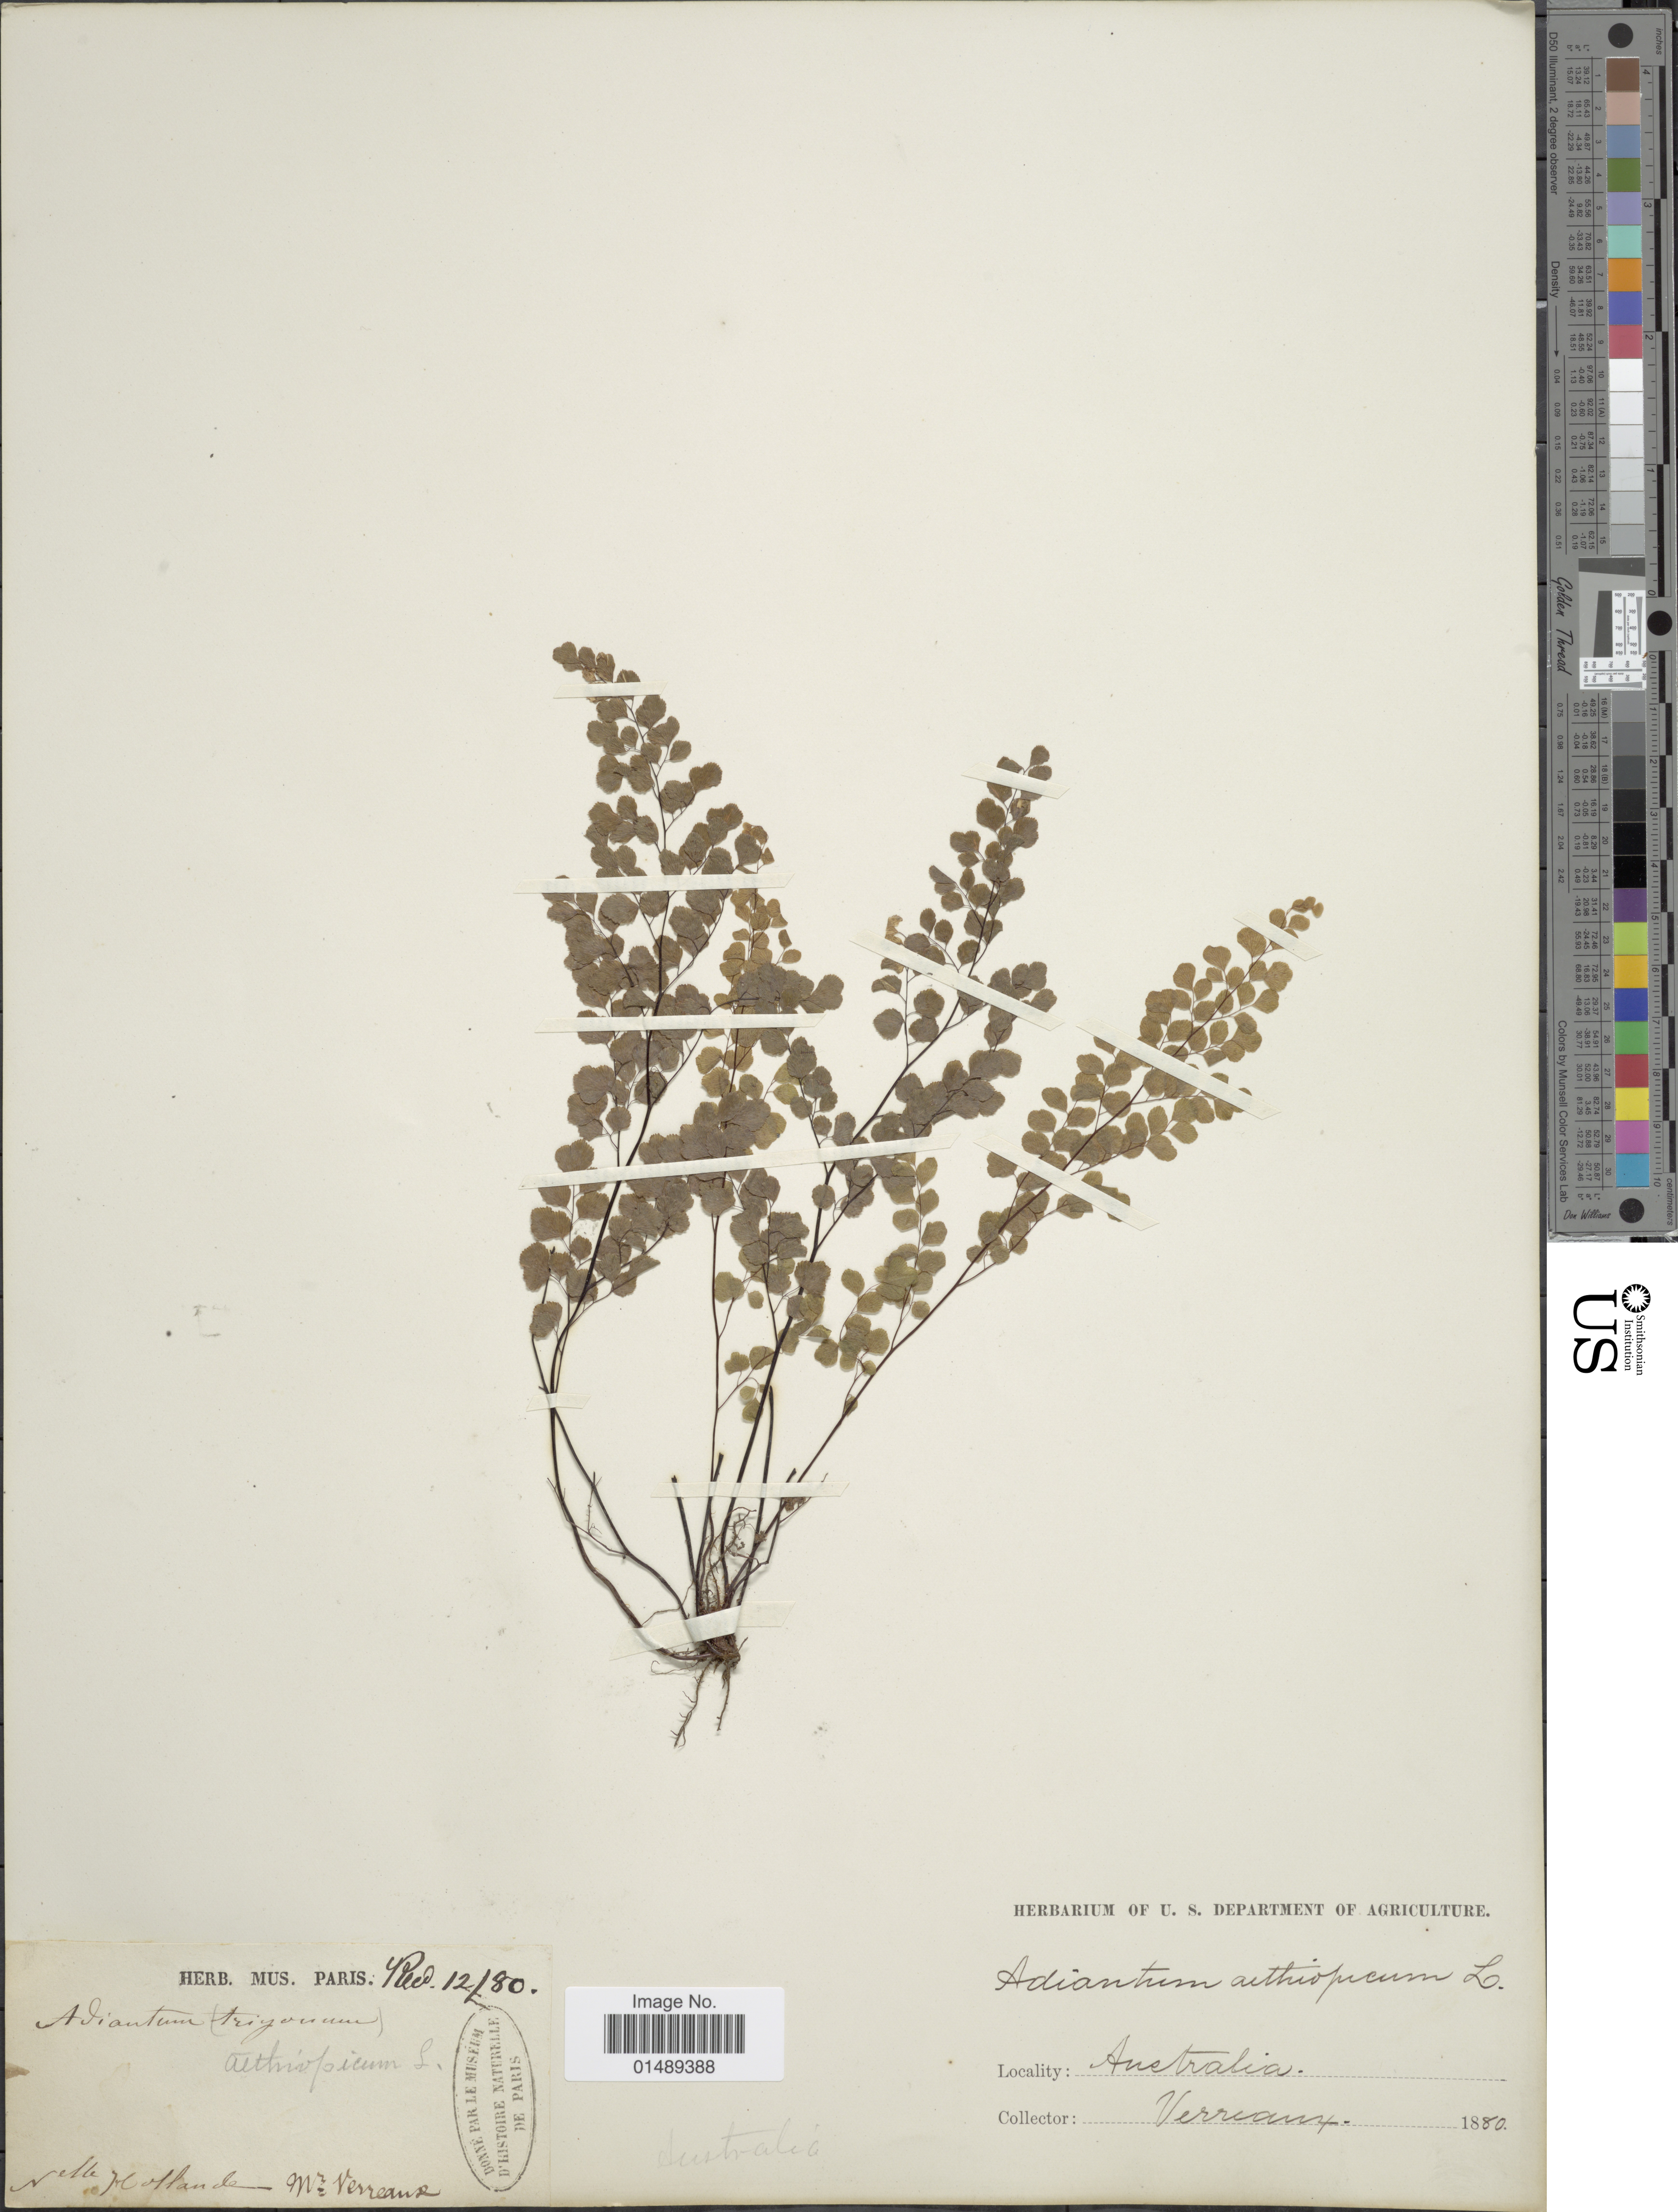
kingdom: Plantae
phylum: Tracheophyta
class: Polypodiopsida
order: Polypodiales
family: Pteridaceae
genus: Adiantum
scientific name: Adiantum poiretii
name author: Wikstr.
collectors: M. Verreaux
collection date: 1880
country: Australia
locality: Nlle Hollande